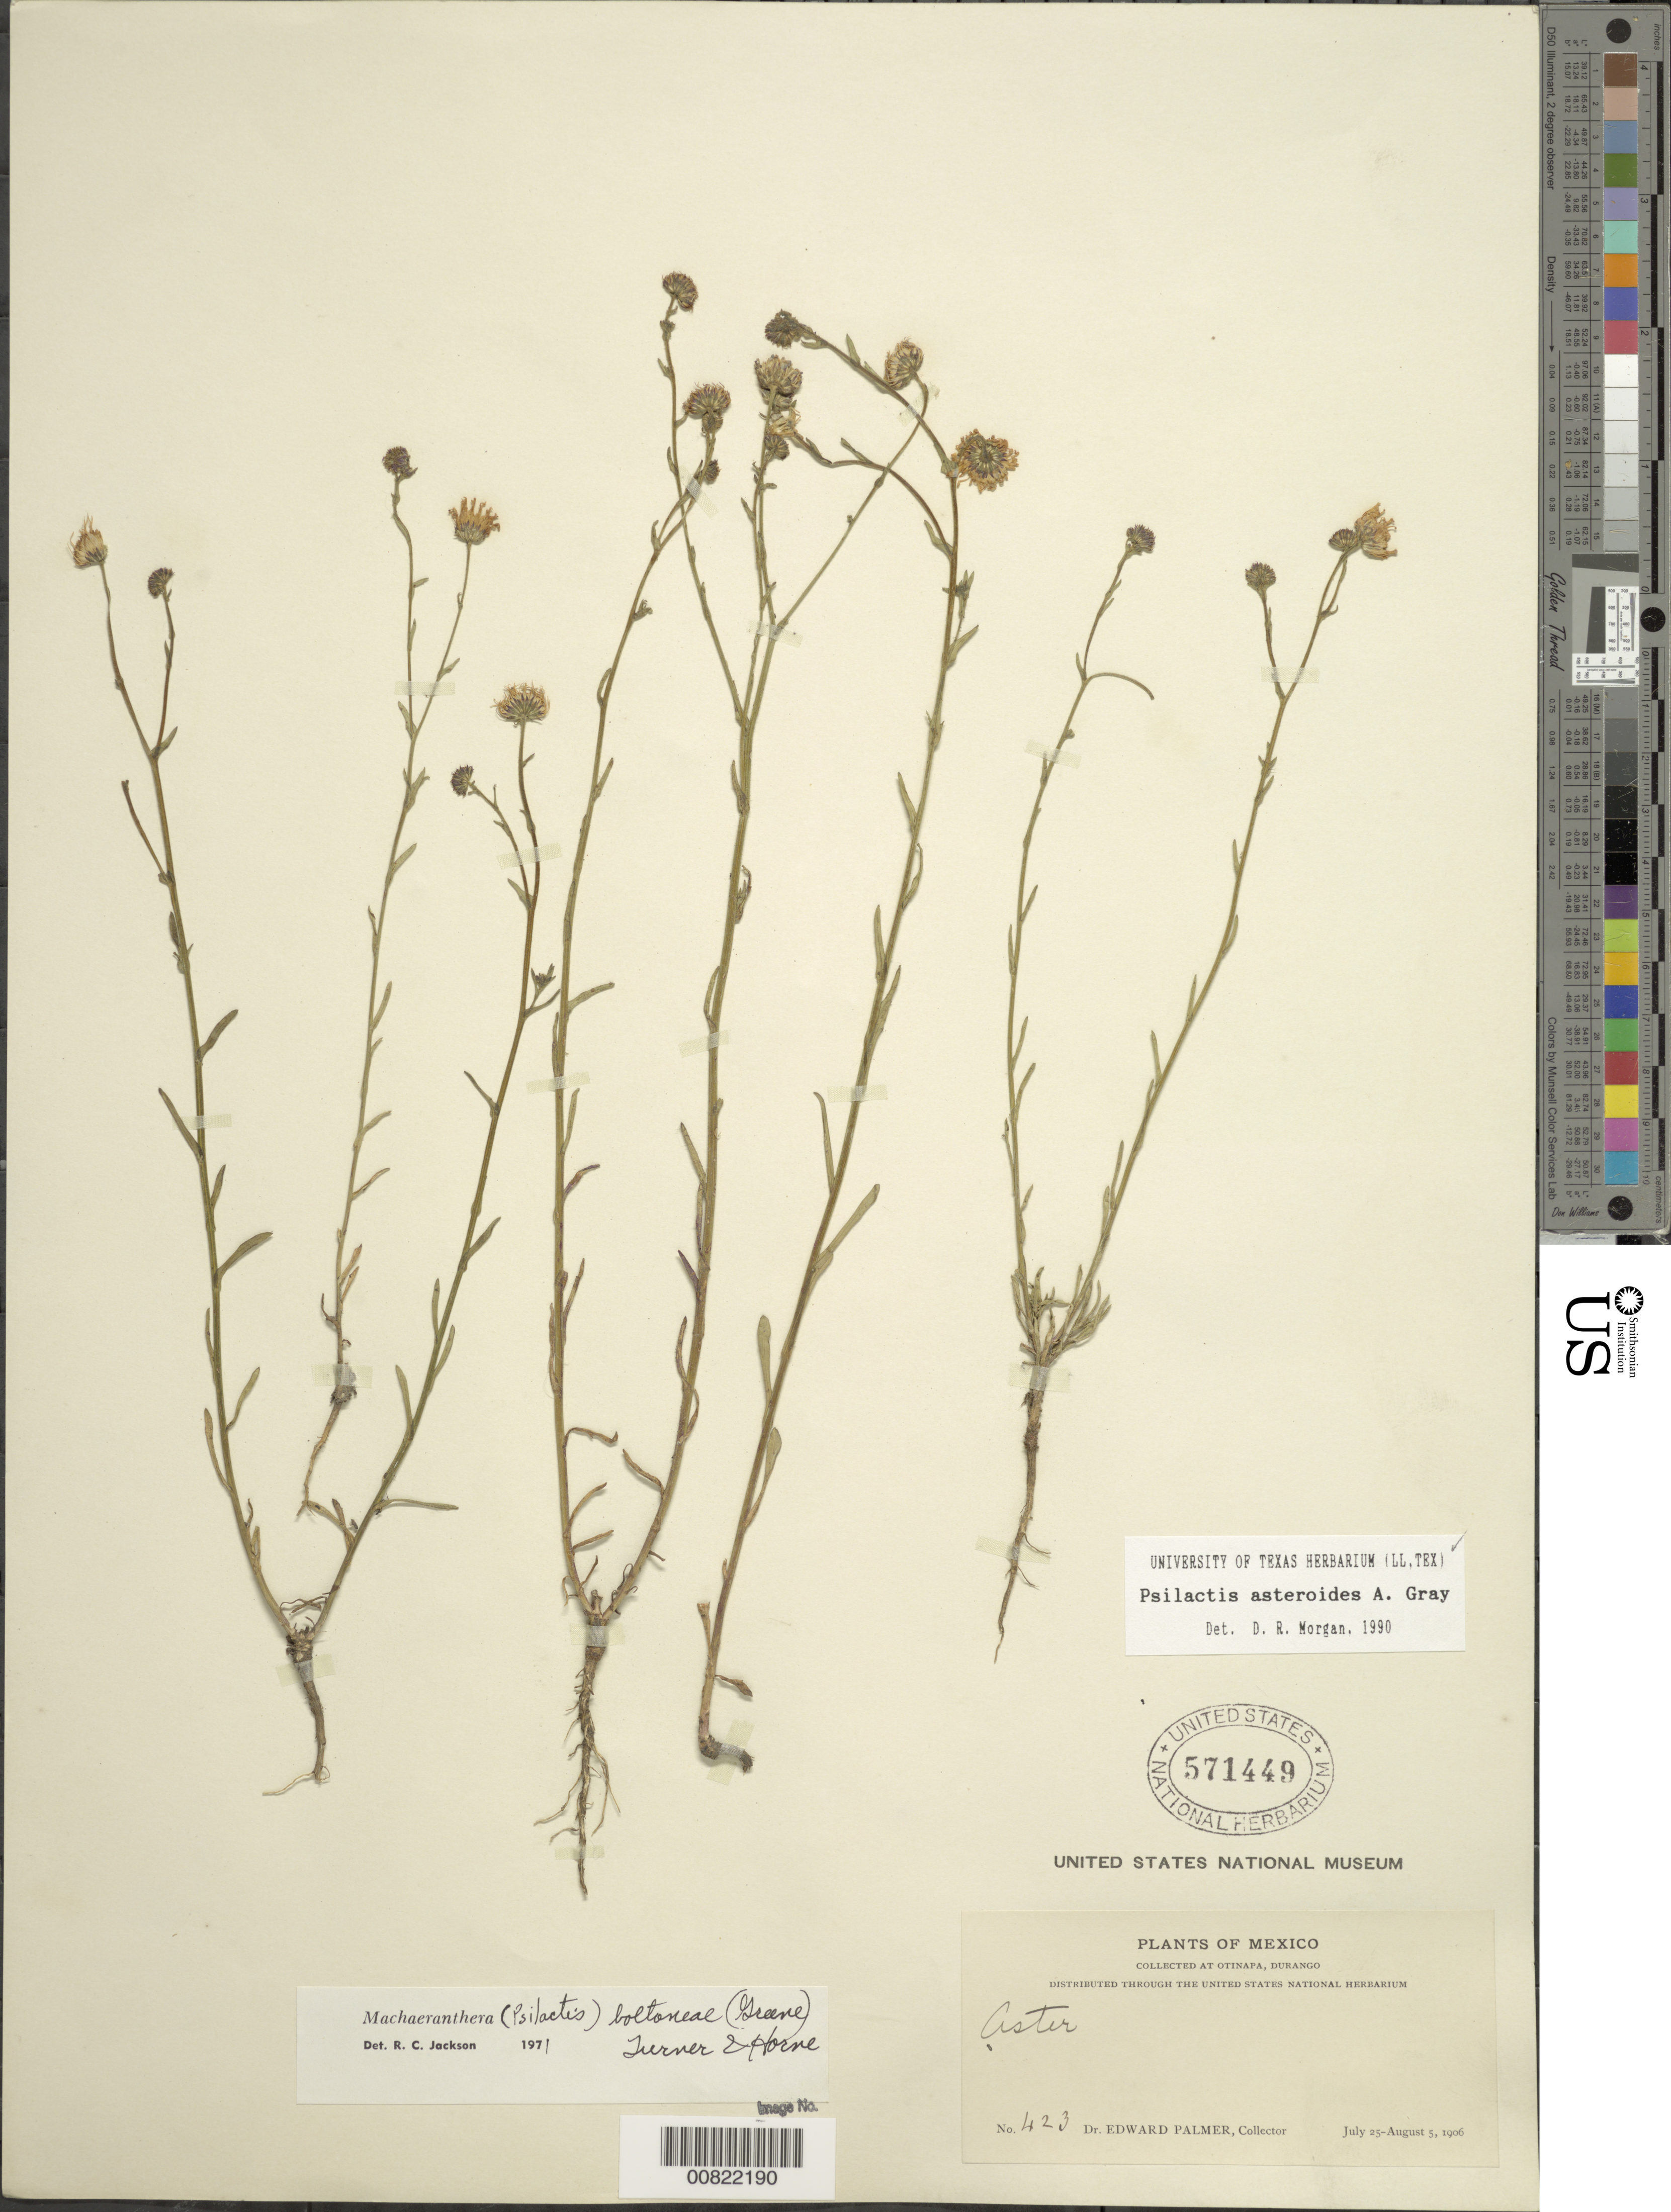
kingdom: Plantae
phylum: Tracheophyta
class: Magnoliopsida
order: Asterales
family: Asteraceae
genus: Psilactis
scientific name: Psilactis asteroides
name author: A. Gray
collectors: E. Palmer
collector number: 423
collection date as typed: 25 Jul 1906 to 05 Aug 1906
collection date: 1906-07-25/1906-08-05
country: Mexico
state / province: Durango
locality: Otinapa, Durango.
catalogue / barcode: US 571449